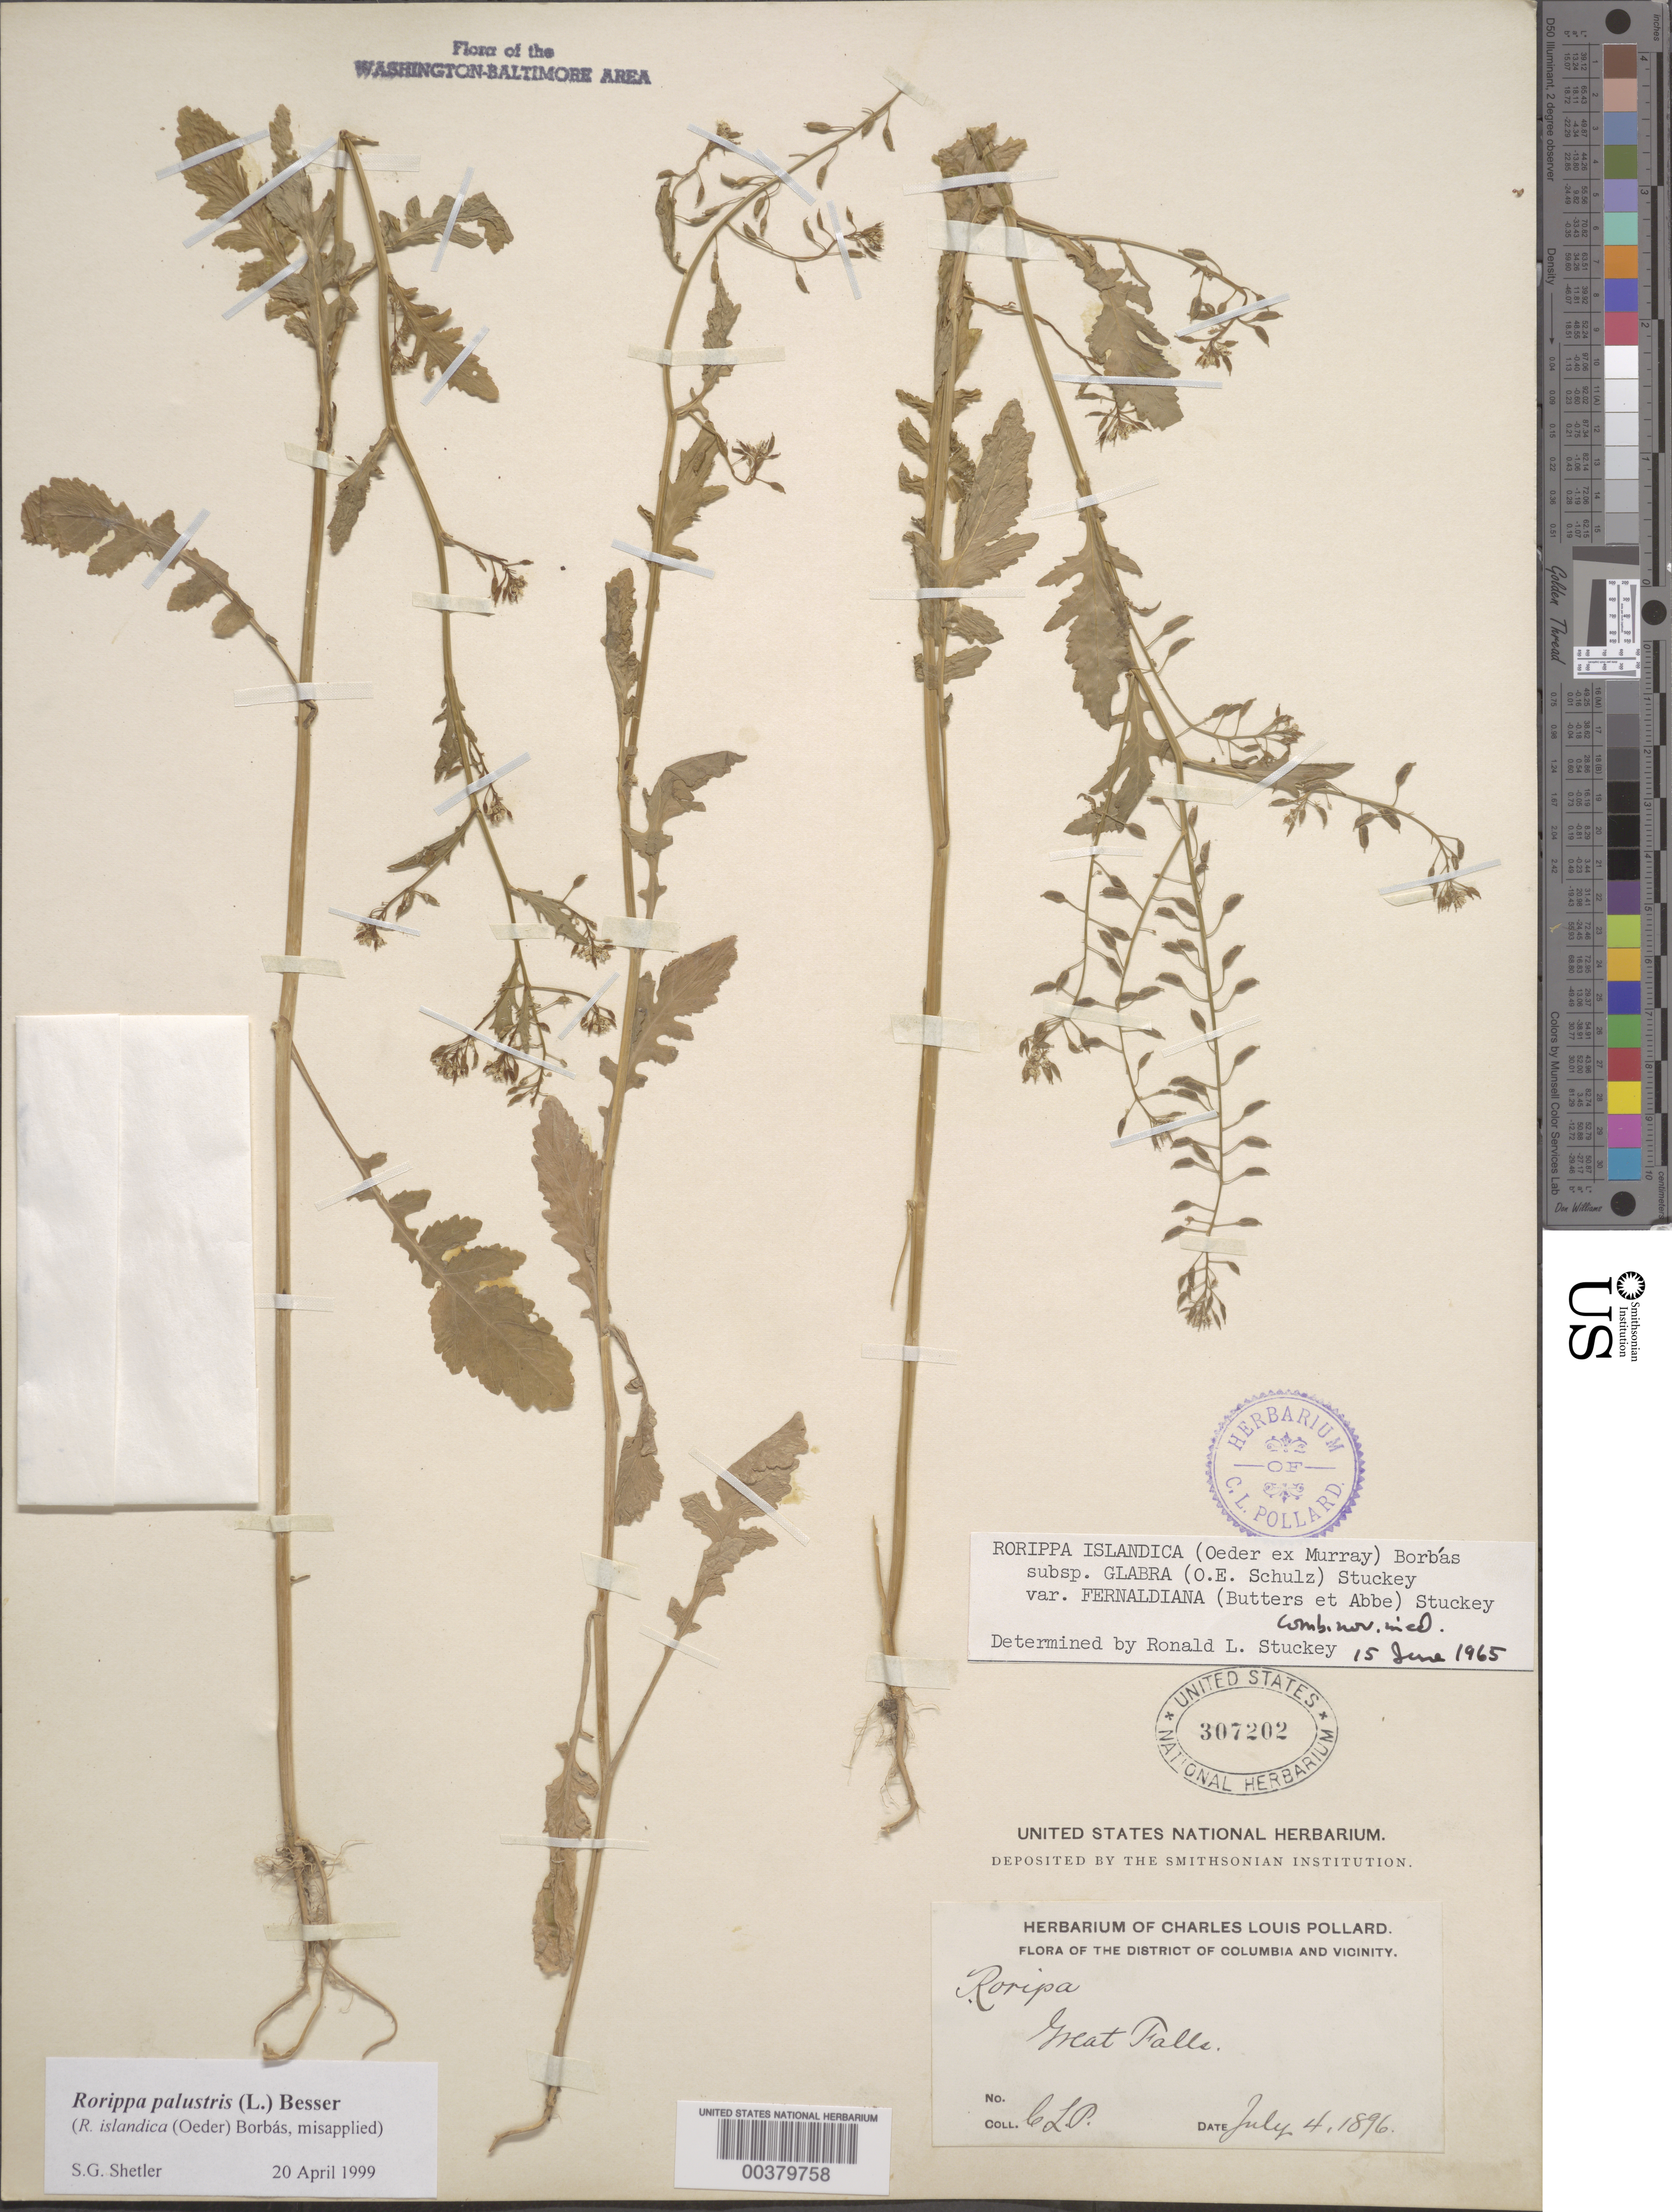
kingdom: Plantae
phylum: Tracheophyta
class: Magnoliopsida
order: Brassicales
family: Brassicaceae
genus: Rorippa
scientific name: Rorippa palustris var. fernaldiana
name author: (Butters & Abbe) Stuckey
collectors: C. L. Pollard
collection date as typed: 04 Jul 1896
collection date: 1896-07-04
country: United States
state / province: Maryland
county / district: Montgomery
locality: Great Falls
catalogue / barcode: US 307202